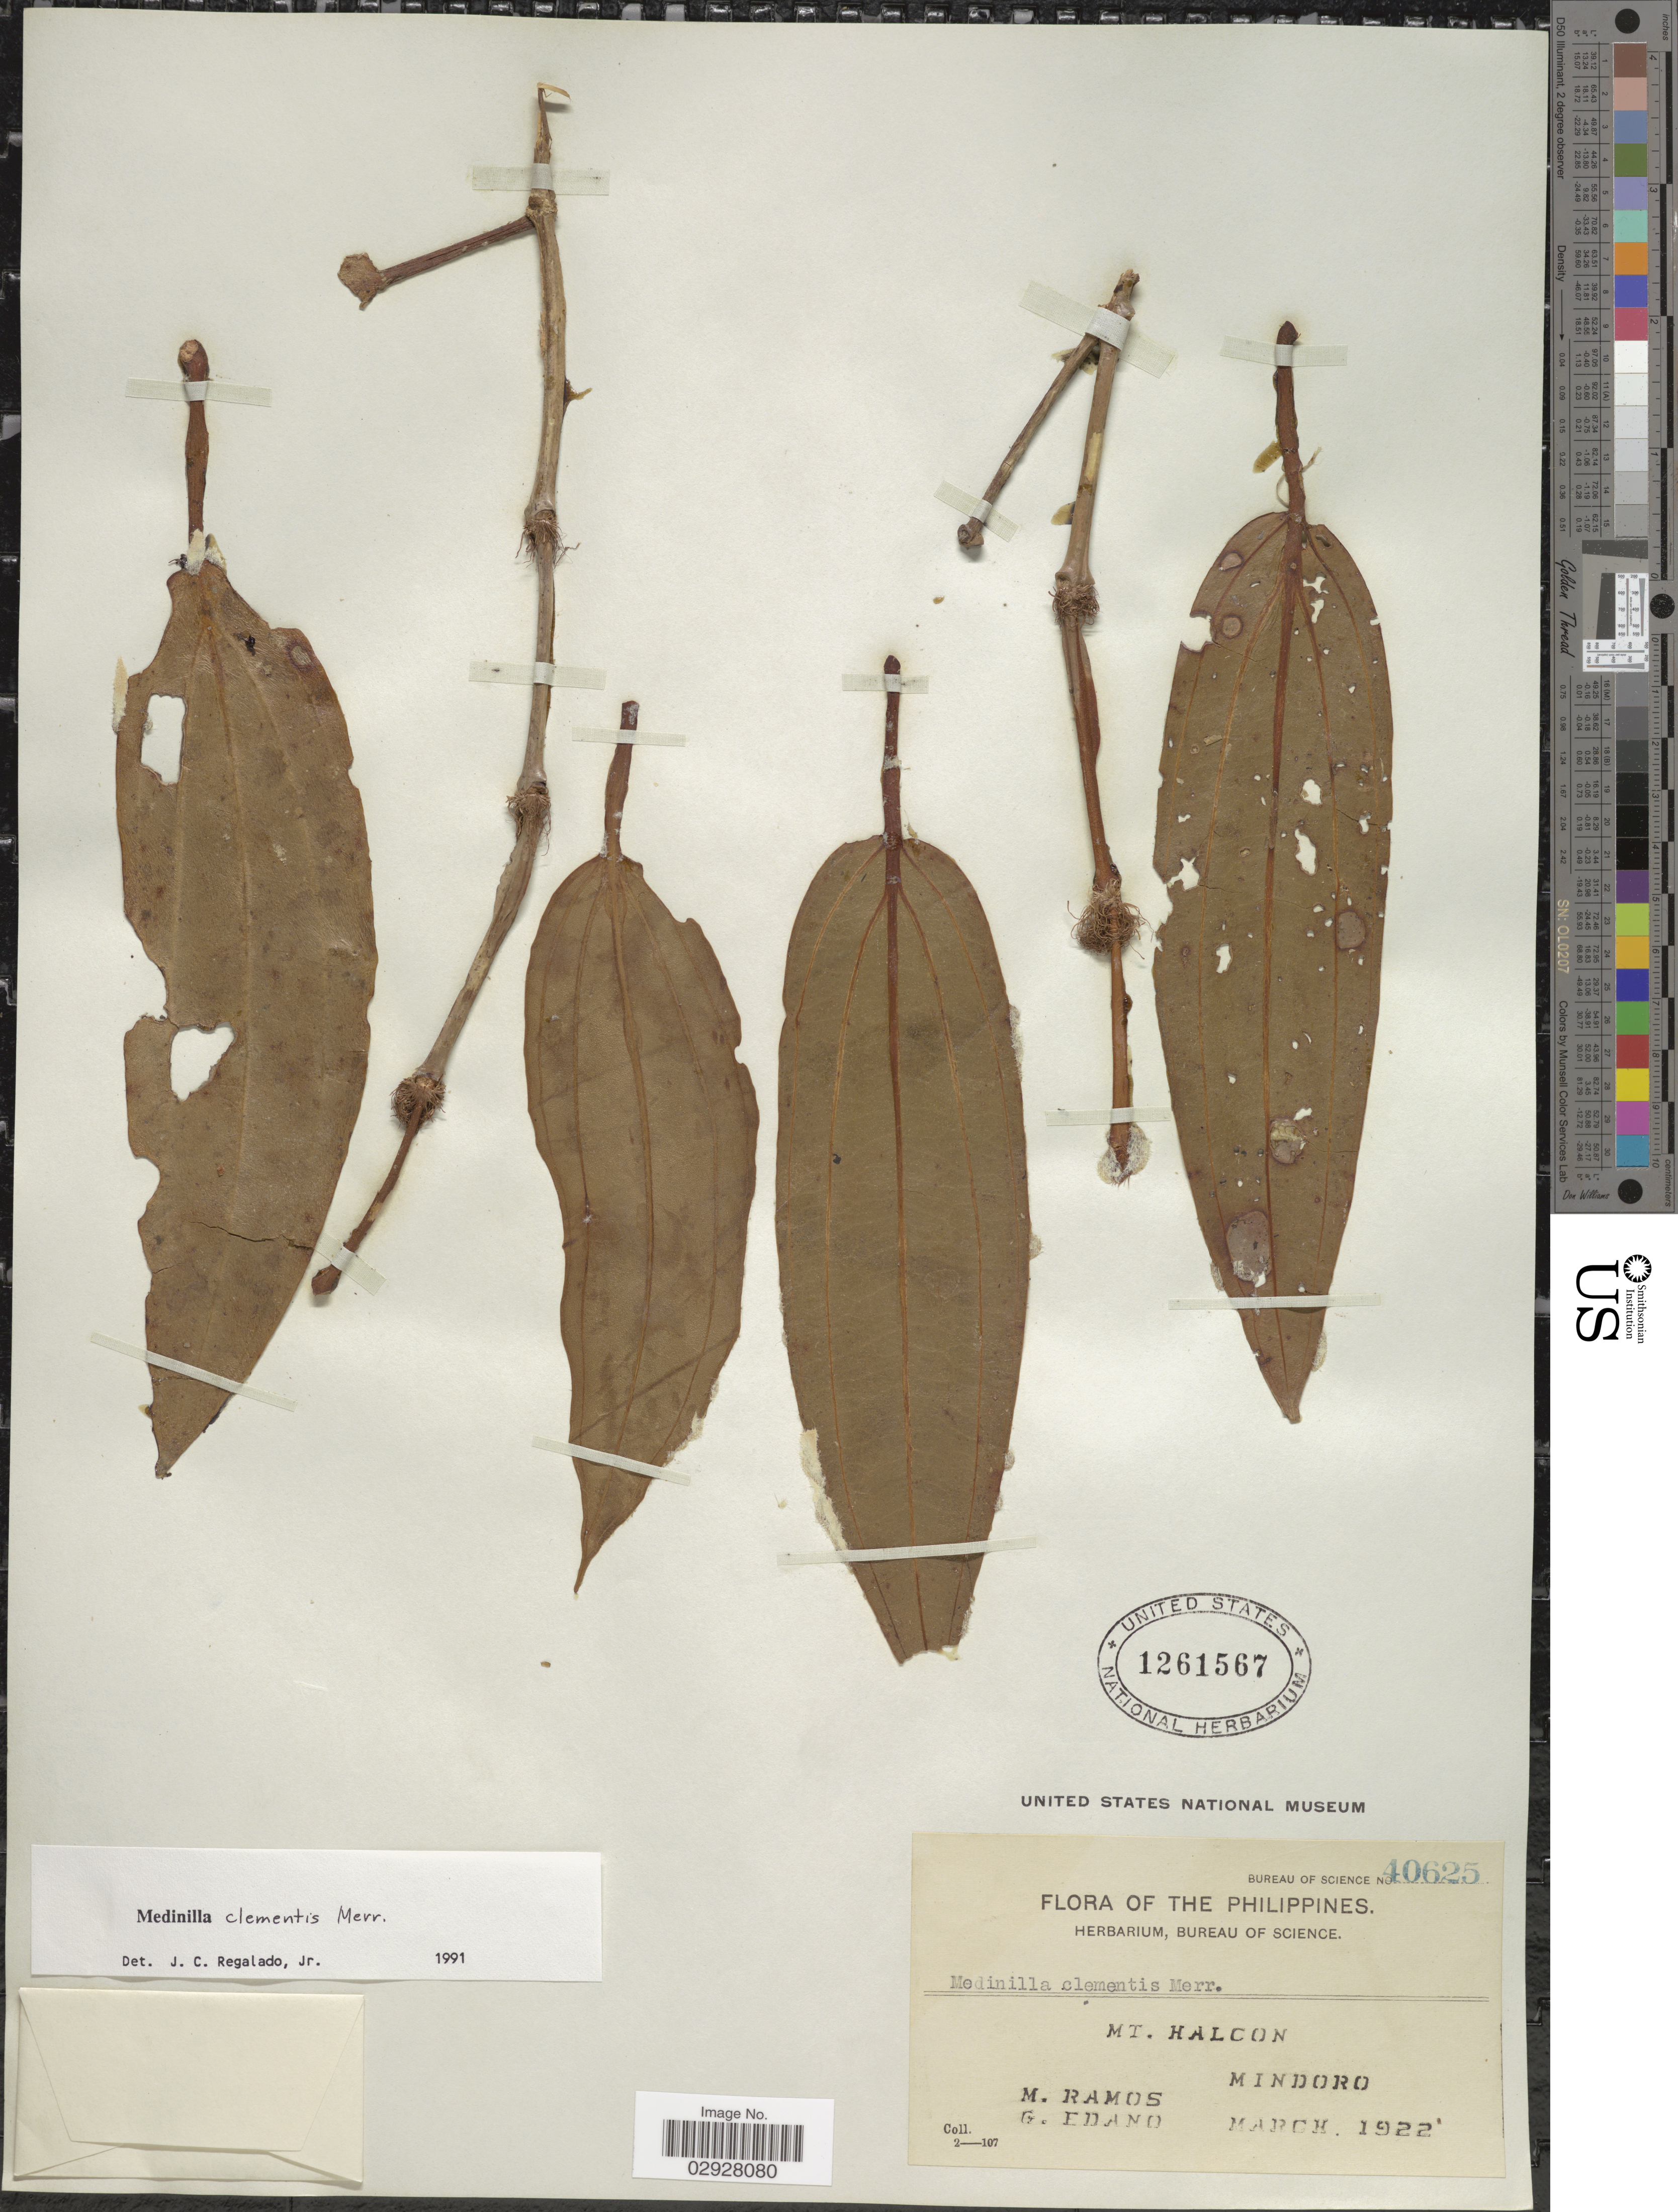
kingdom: Plantae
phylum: Tracheophyta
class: Magnoliopsida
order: Myrtales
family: Melastomataceae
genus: Medinilla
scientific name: Medinilla clementis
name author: Merr.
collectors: M. Ramos & G. Edaño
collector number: Bureau of Science 40625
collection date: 1922-03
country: Philippines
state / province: Mimaropa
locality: Mt. Halcon, Mindoro.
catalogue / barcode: US 1261567